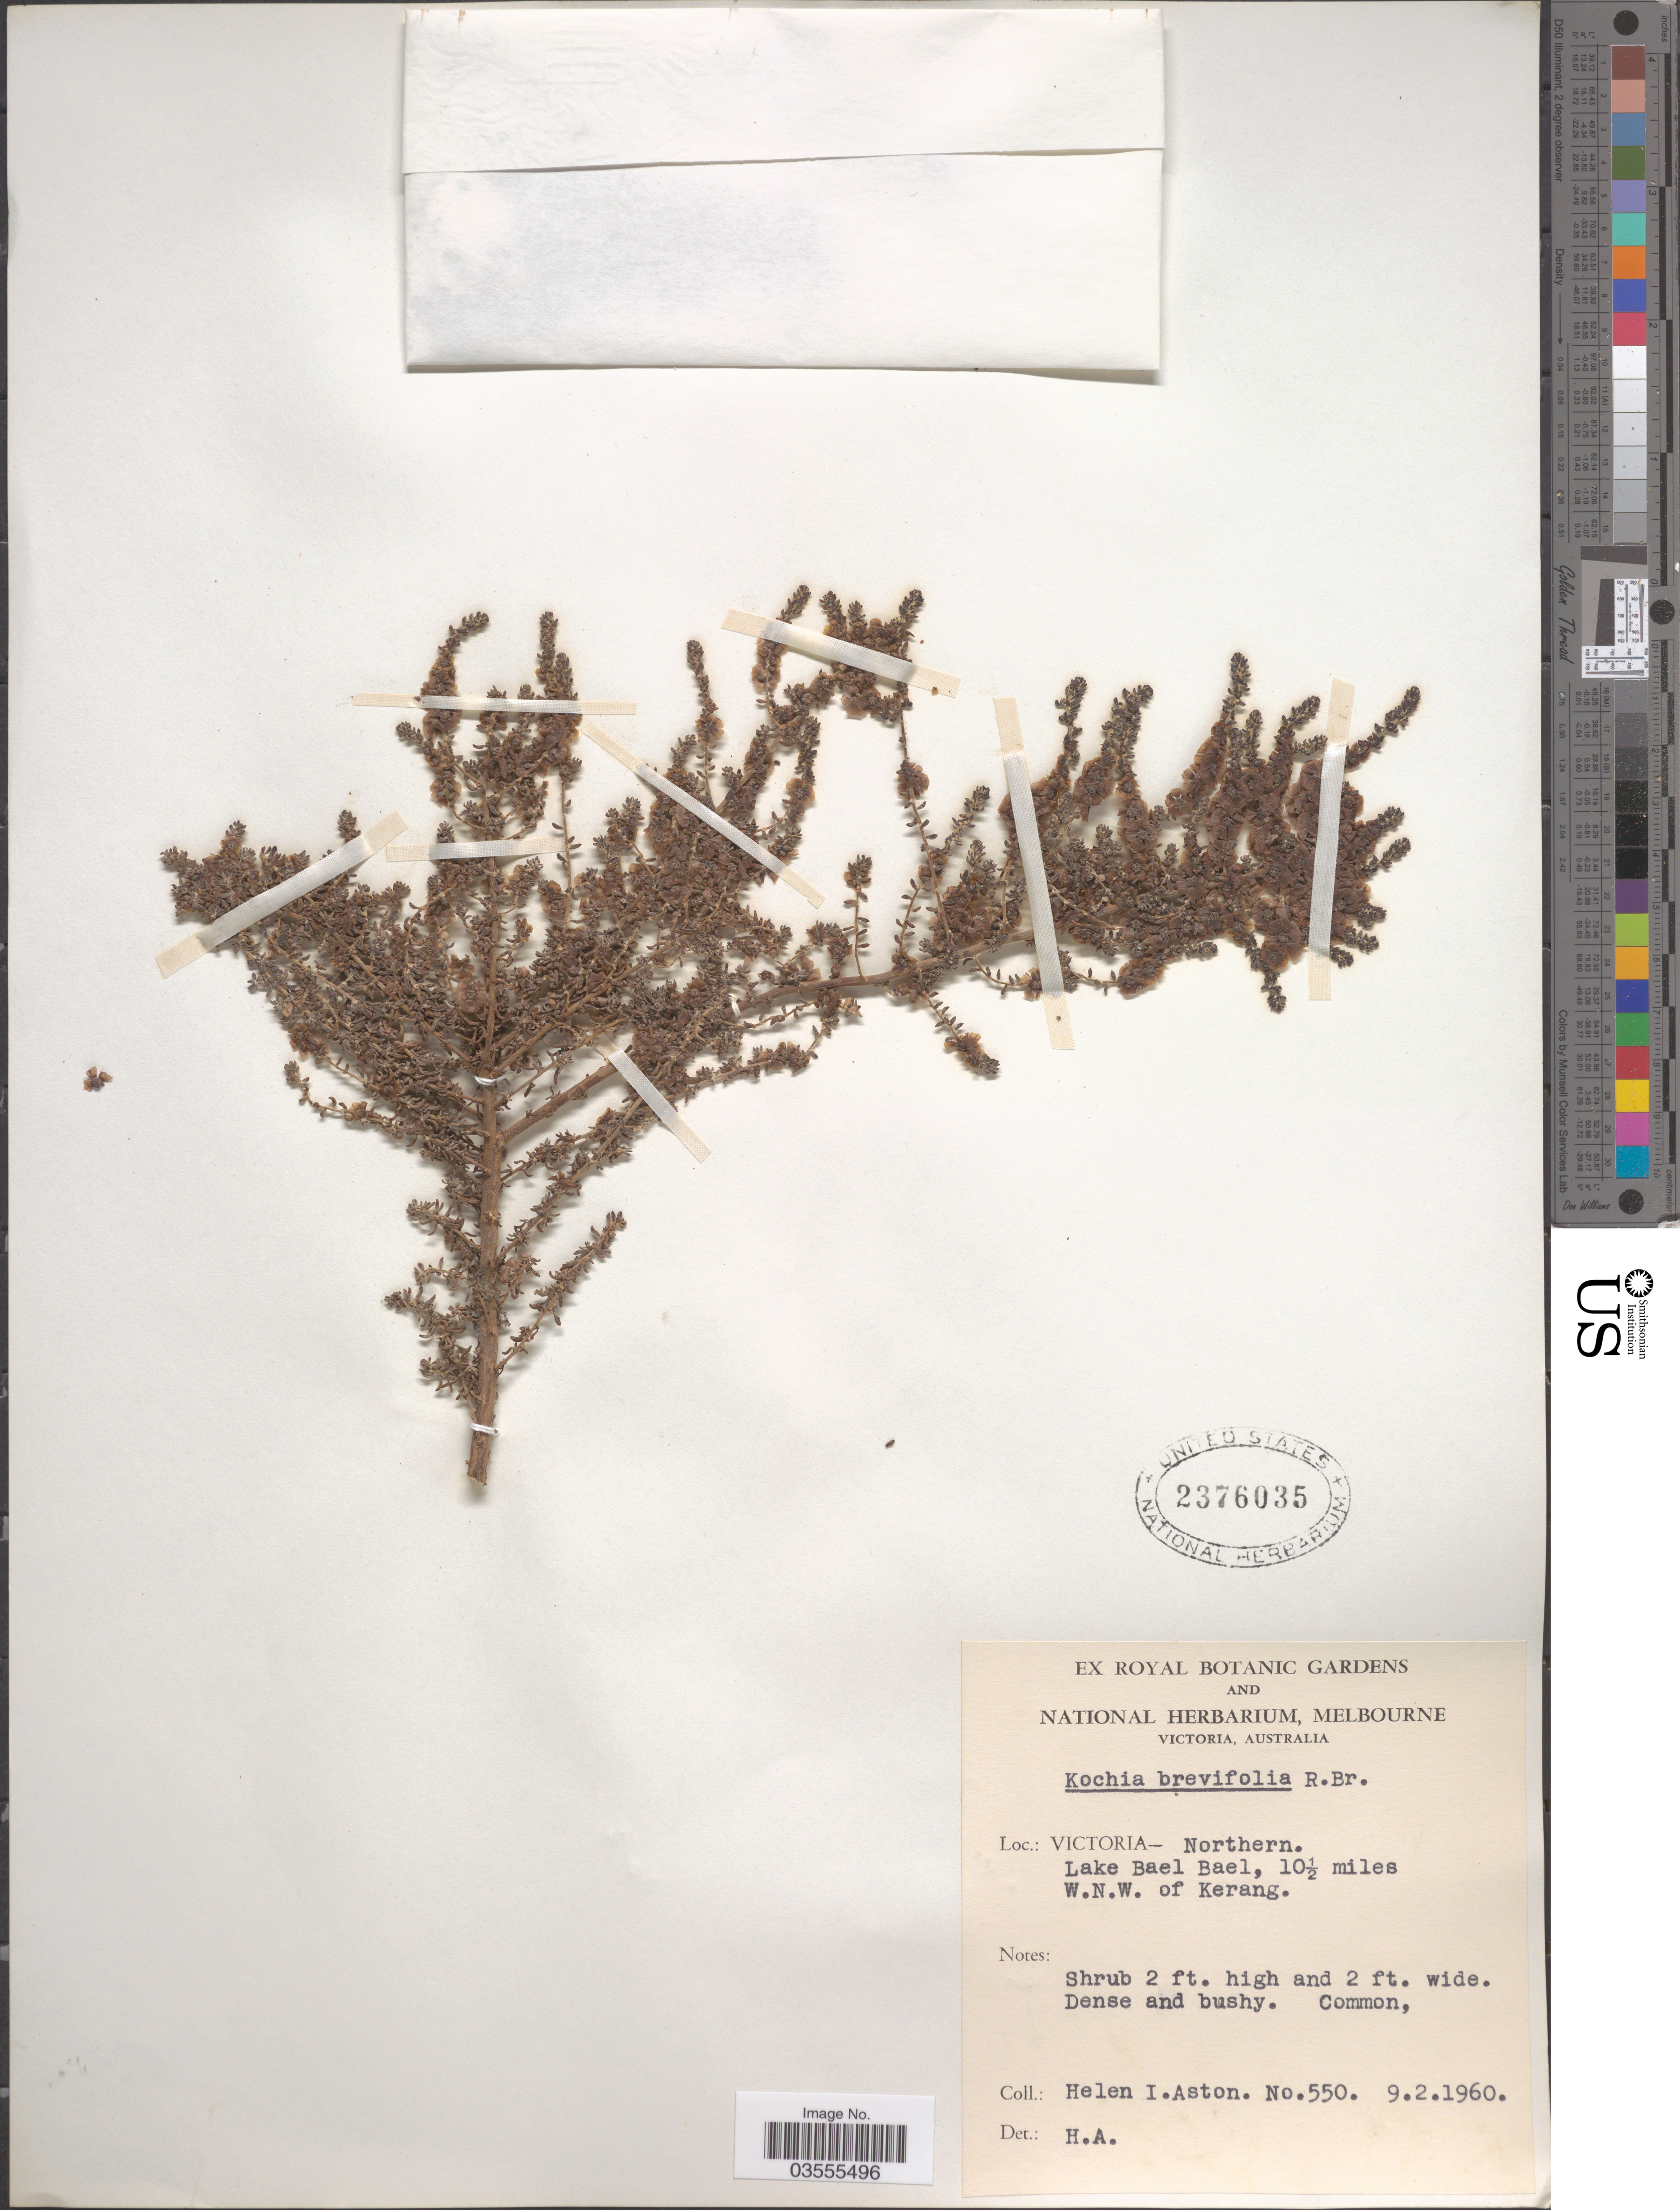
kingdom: Plantae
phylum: Tracheophyta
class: Magnoliopsida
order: Caryophyllales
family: Amaranthaceae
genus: Maireana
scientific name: Maireana brevifolia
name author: (R. Br.) Paul G. Wilson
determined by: Stajsic, Valentino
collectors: H. I. Aston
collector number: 550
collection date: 1960-02-09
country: Australia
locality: Victoria-Northern. Lake Bael Bael, 10½ miles W. N. W. of Kerang.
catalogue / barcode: US 2376035